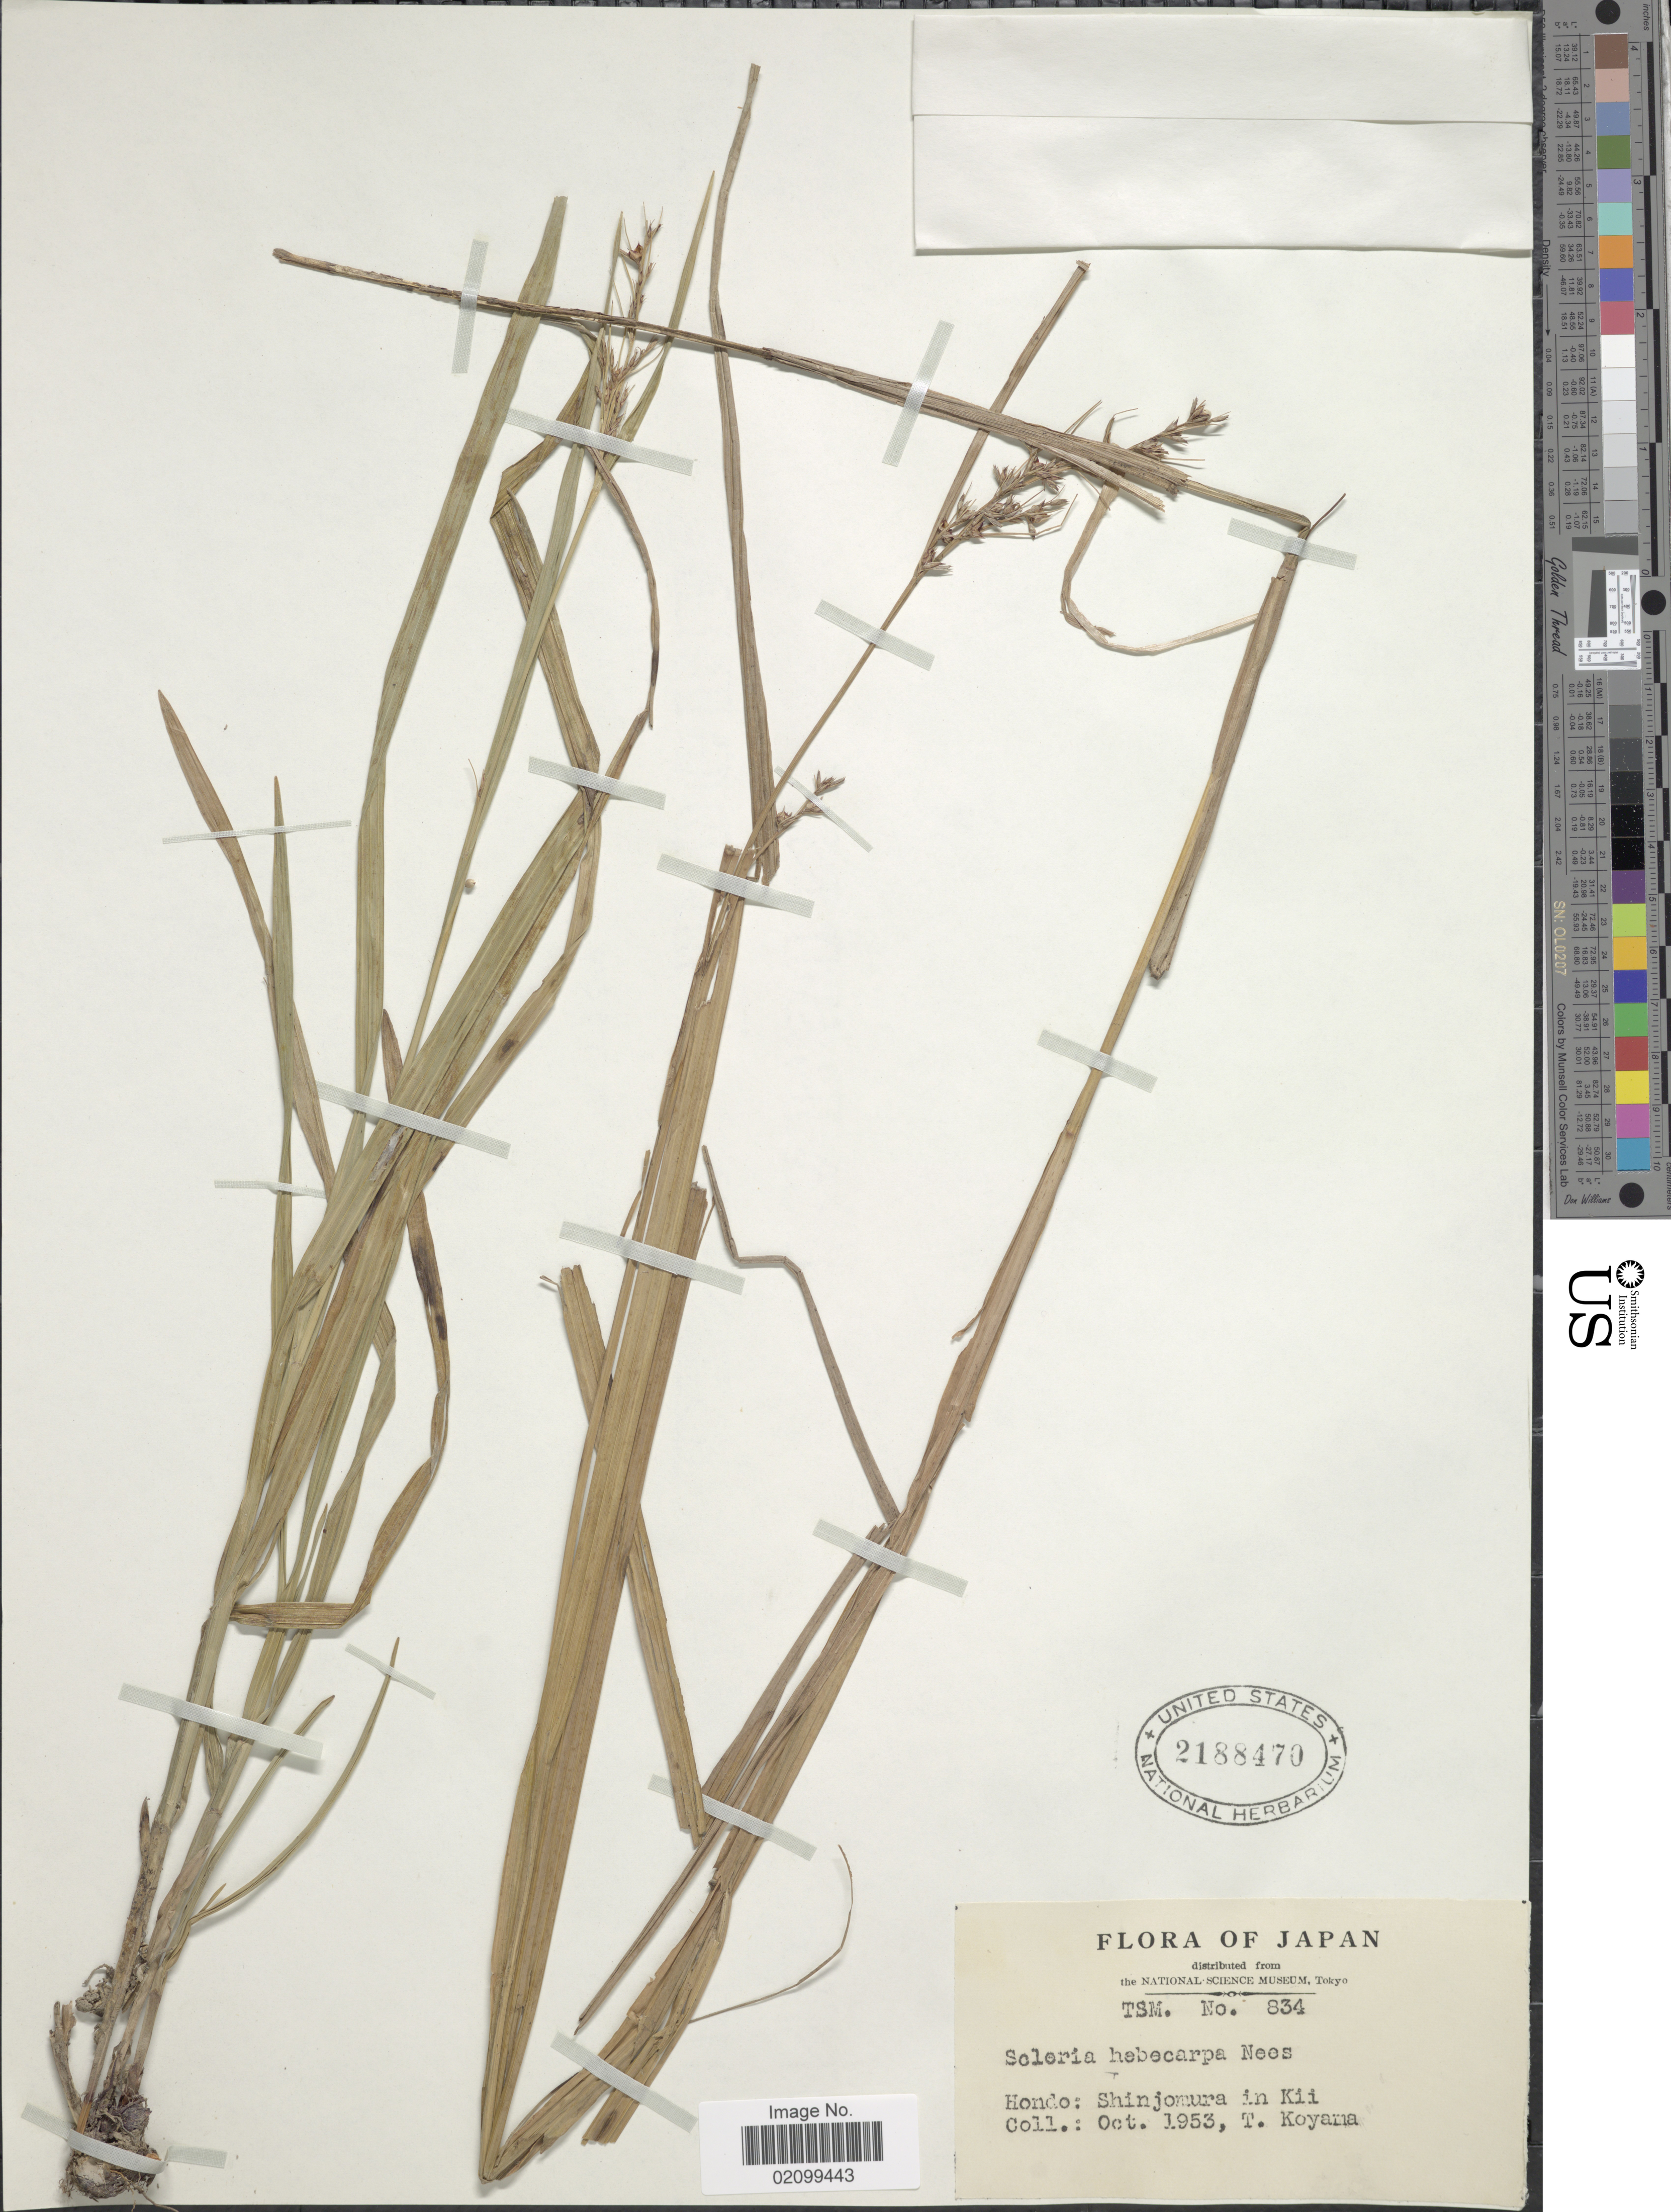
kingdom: Plantae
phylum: Tracheophyta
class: Liliopsida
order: Poales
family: Cyperaceae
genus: Scleria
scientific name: Scleria levis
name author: Retz.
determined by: Strong, Mark T., (BOT), Smithsonian Institution - National Museum of Natural History (UNITED STATES)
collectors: T. Koyama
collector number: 834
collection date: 1953-10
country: Japan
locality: Shinjomura in Kii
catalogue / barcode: US 2188470